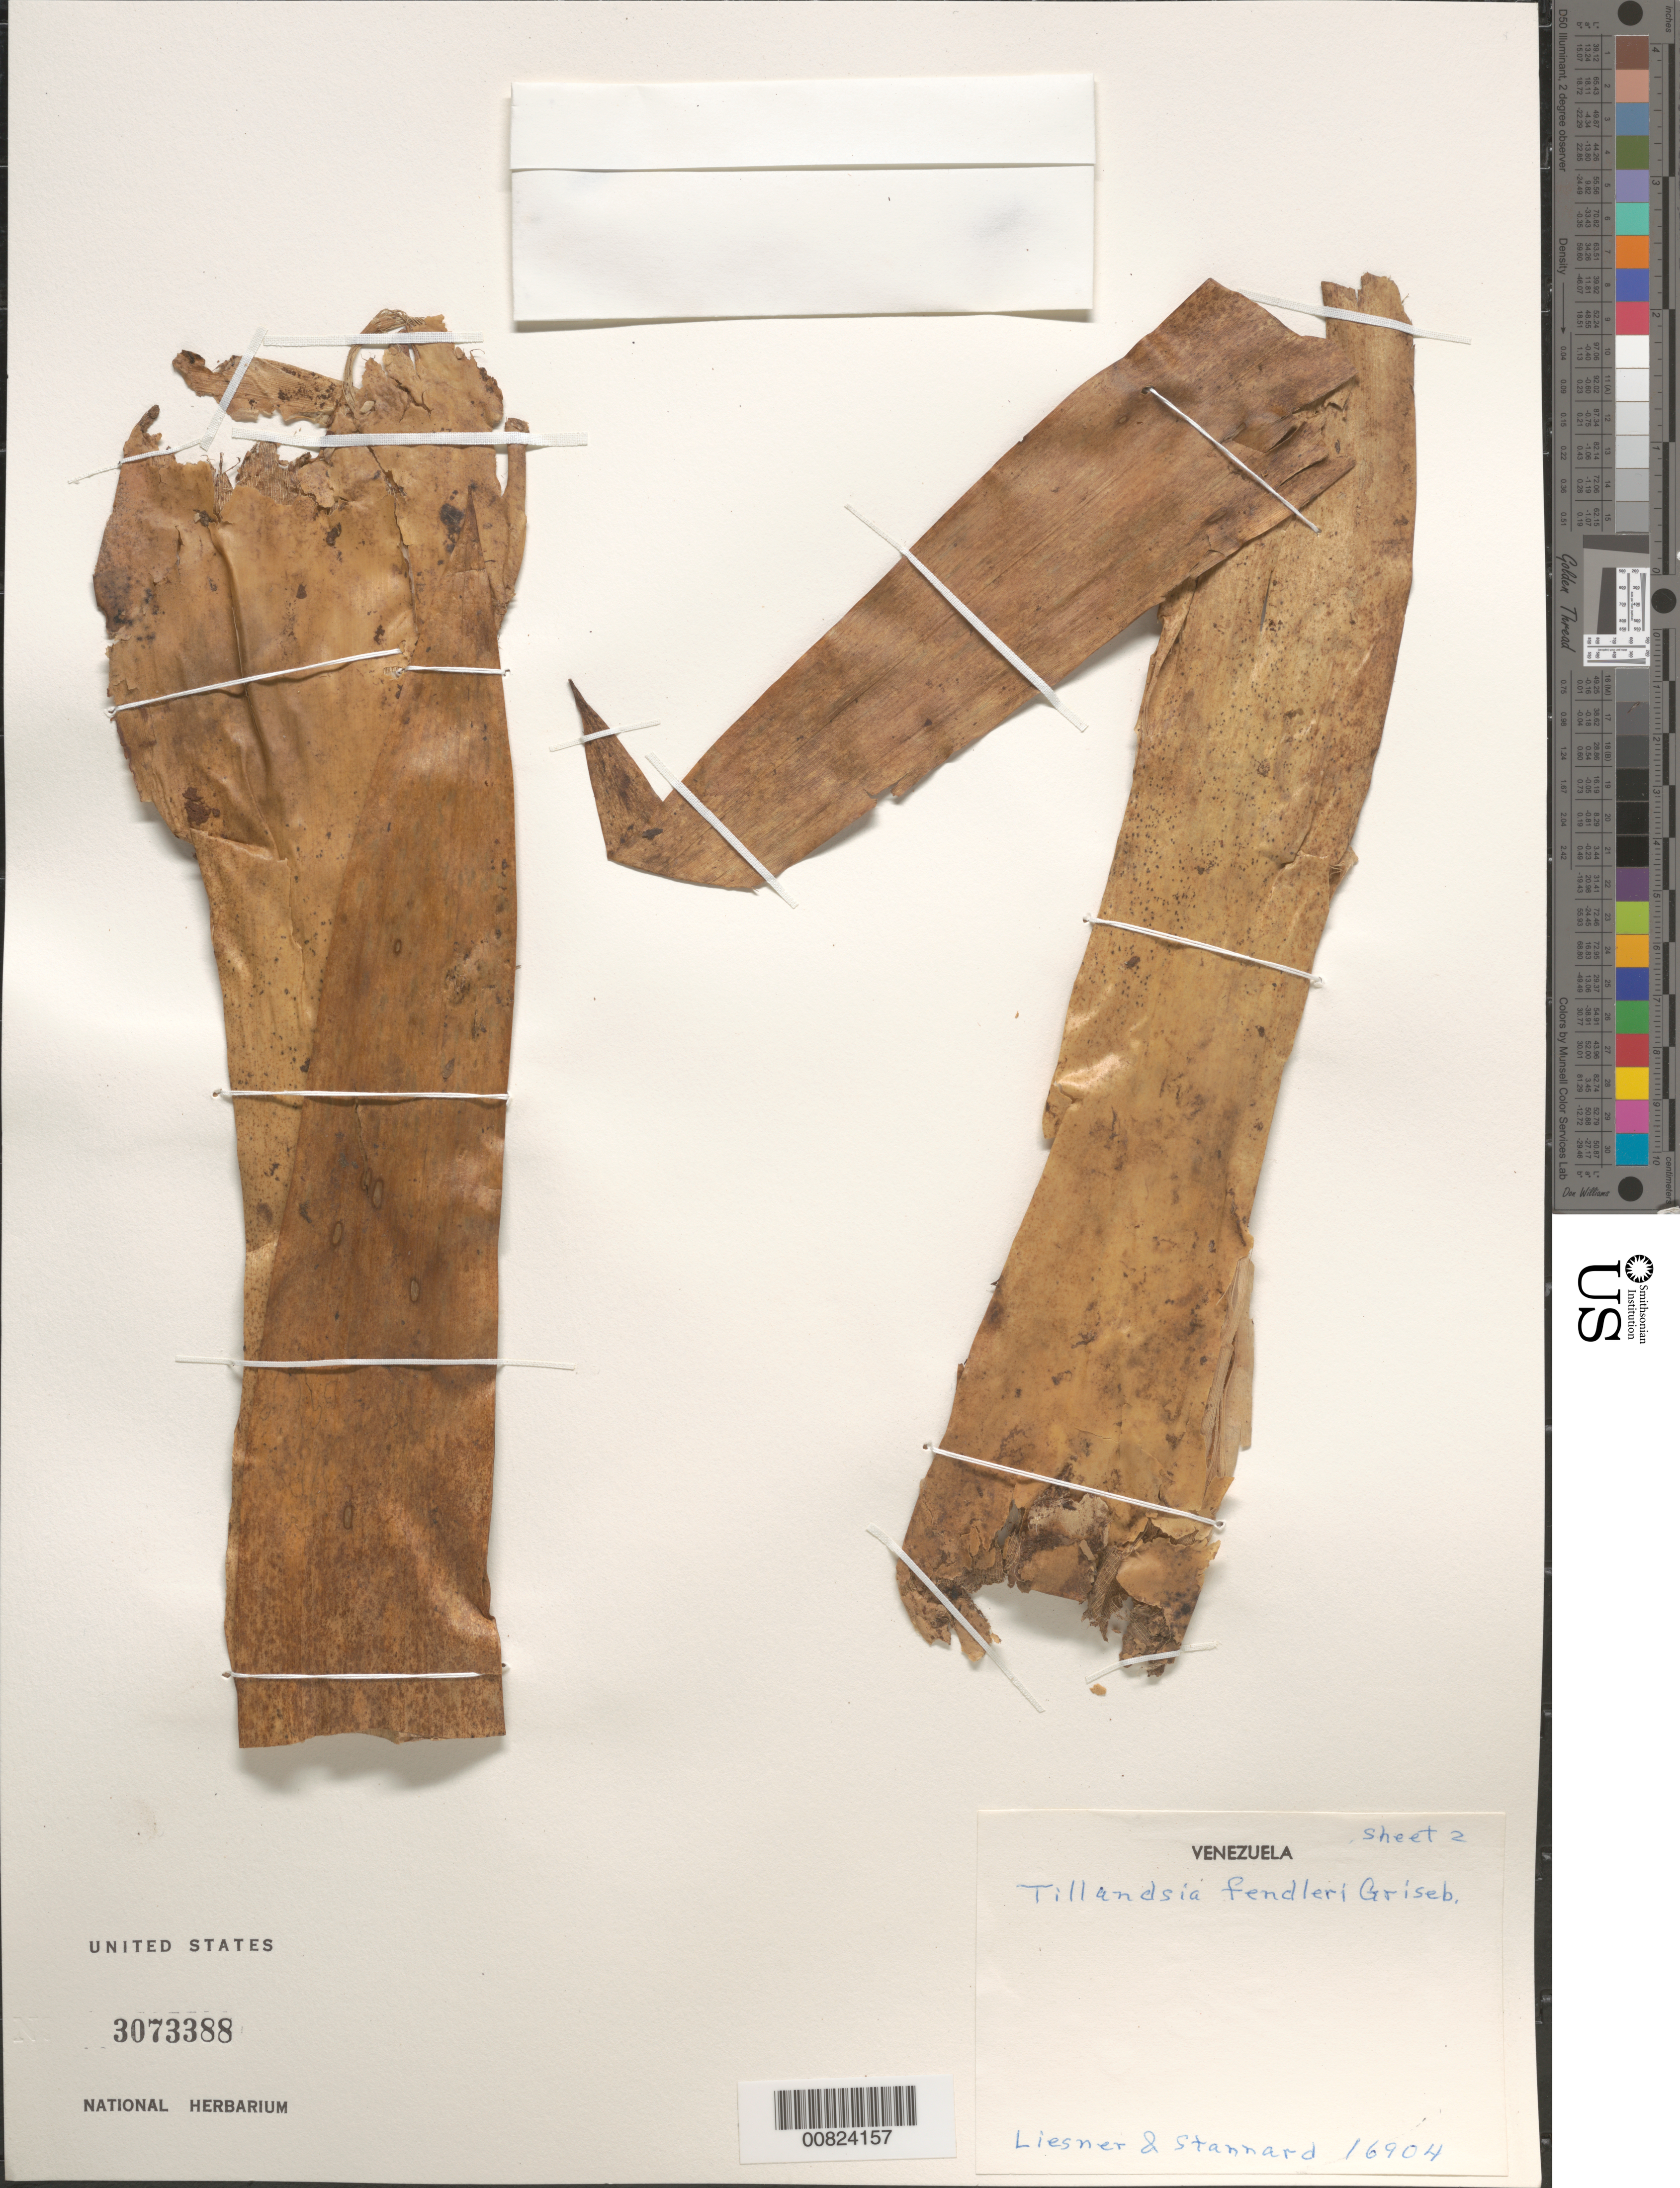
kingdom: Plantae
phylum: Tracheophyta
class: Liliopsida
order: Poales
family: Bromeliaceae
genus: Tillandsia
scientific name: Tillandsia fendleri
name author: Griseb.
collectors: R. L. Liesner & Stannard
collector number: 16904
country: Venezuela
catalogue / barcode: US 3073388